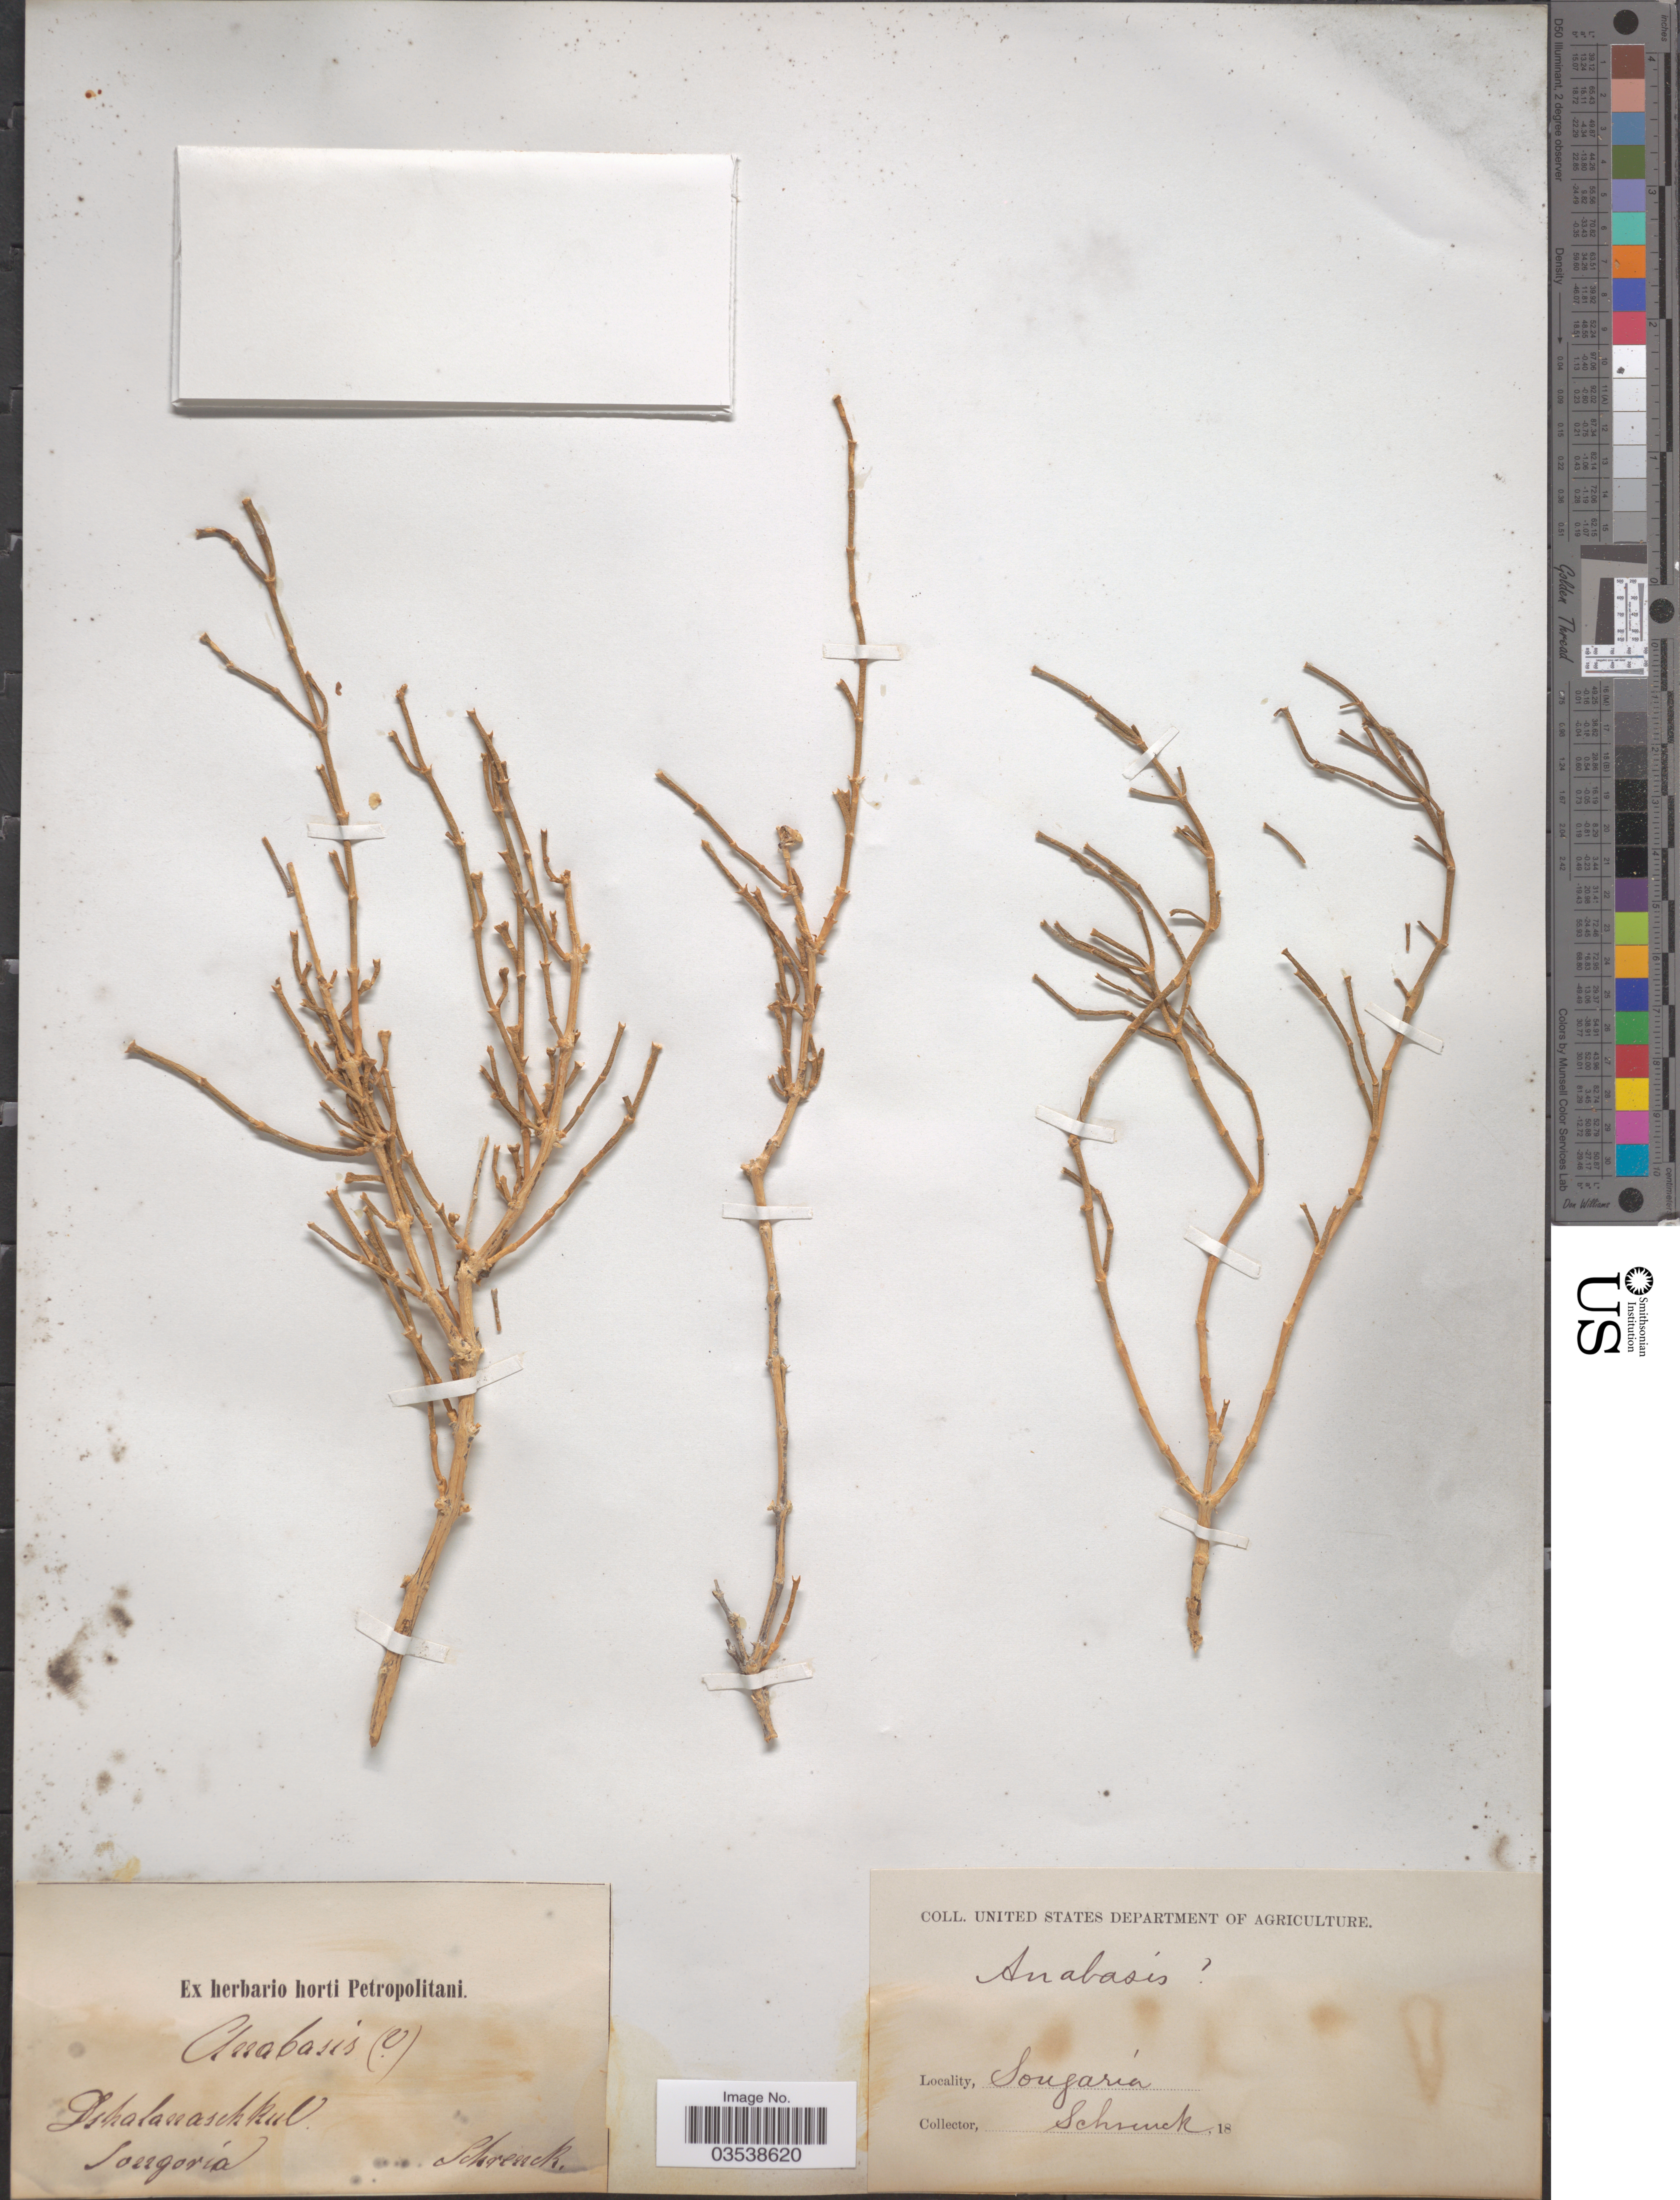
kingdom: Plantae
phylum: Tracheophyta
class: Magnoliopsida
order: Caryophyllales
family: Amaranthaceae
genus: Anabasis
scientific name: Anabasis sp.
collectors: A.G. Schrenk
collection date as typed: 18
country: Kazakhstan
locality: Songaria.